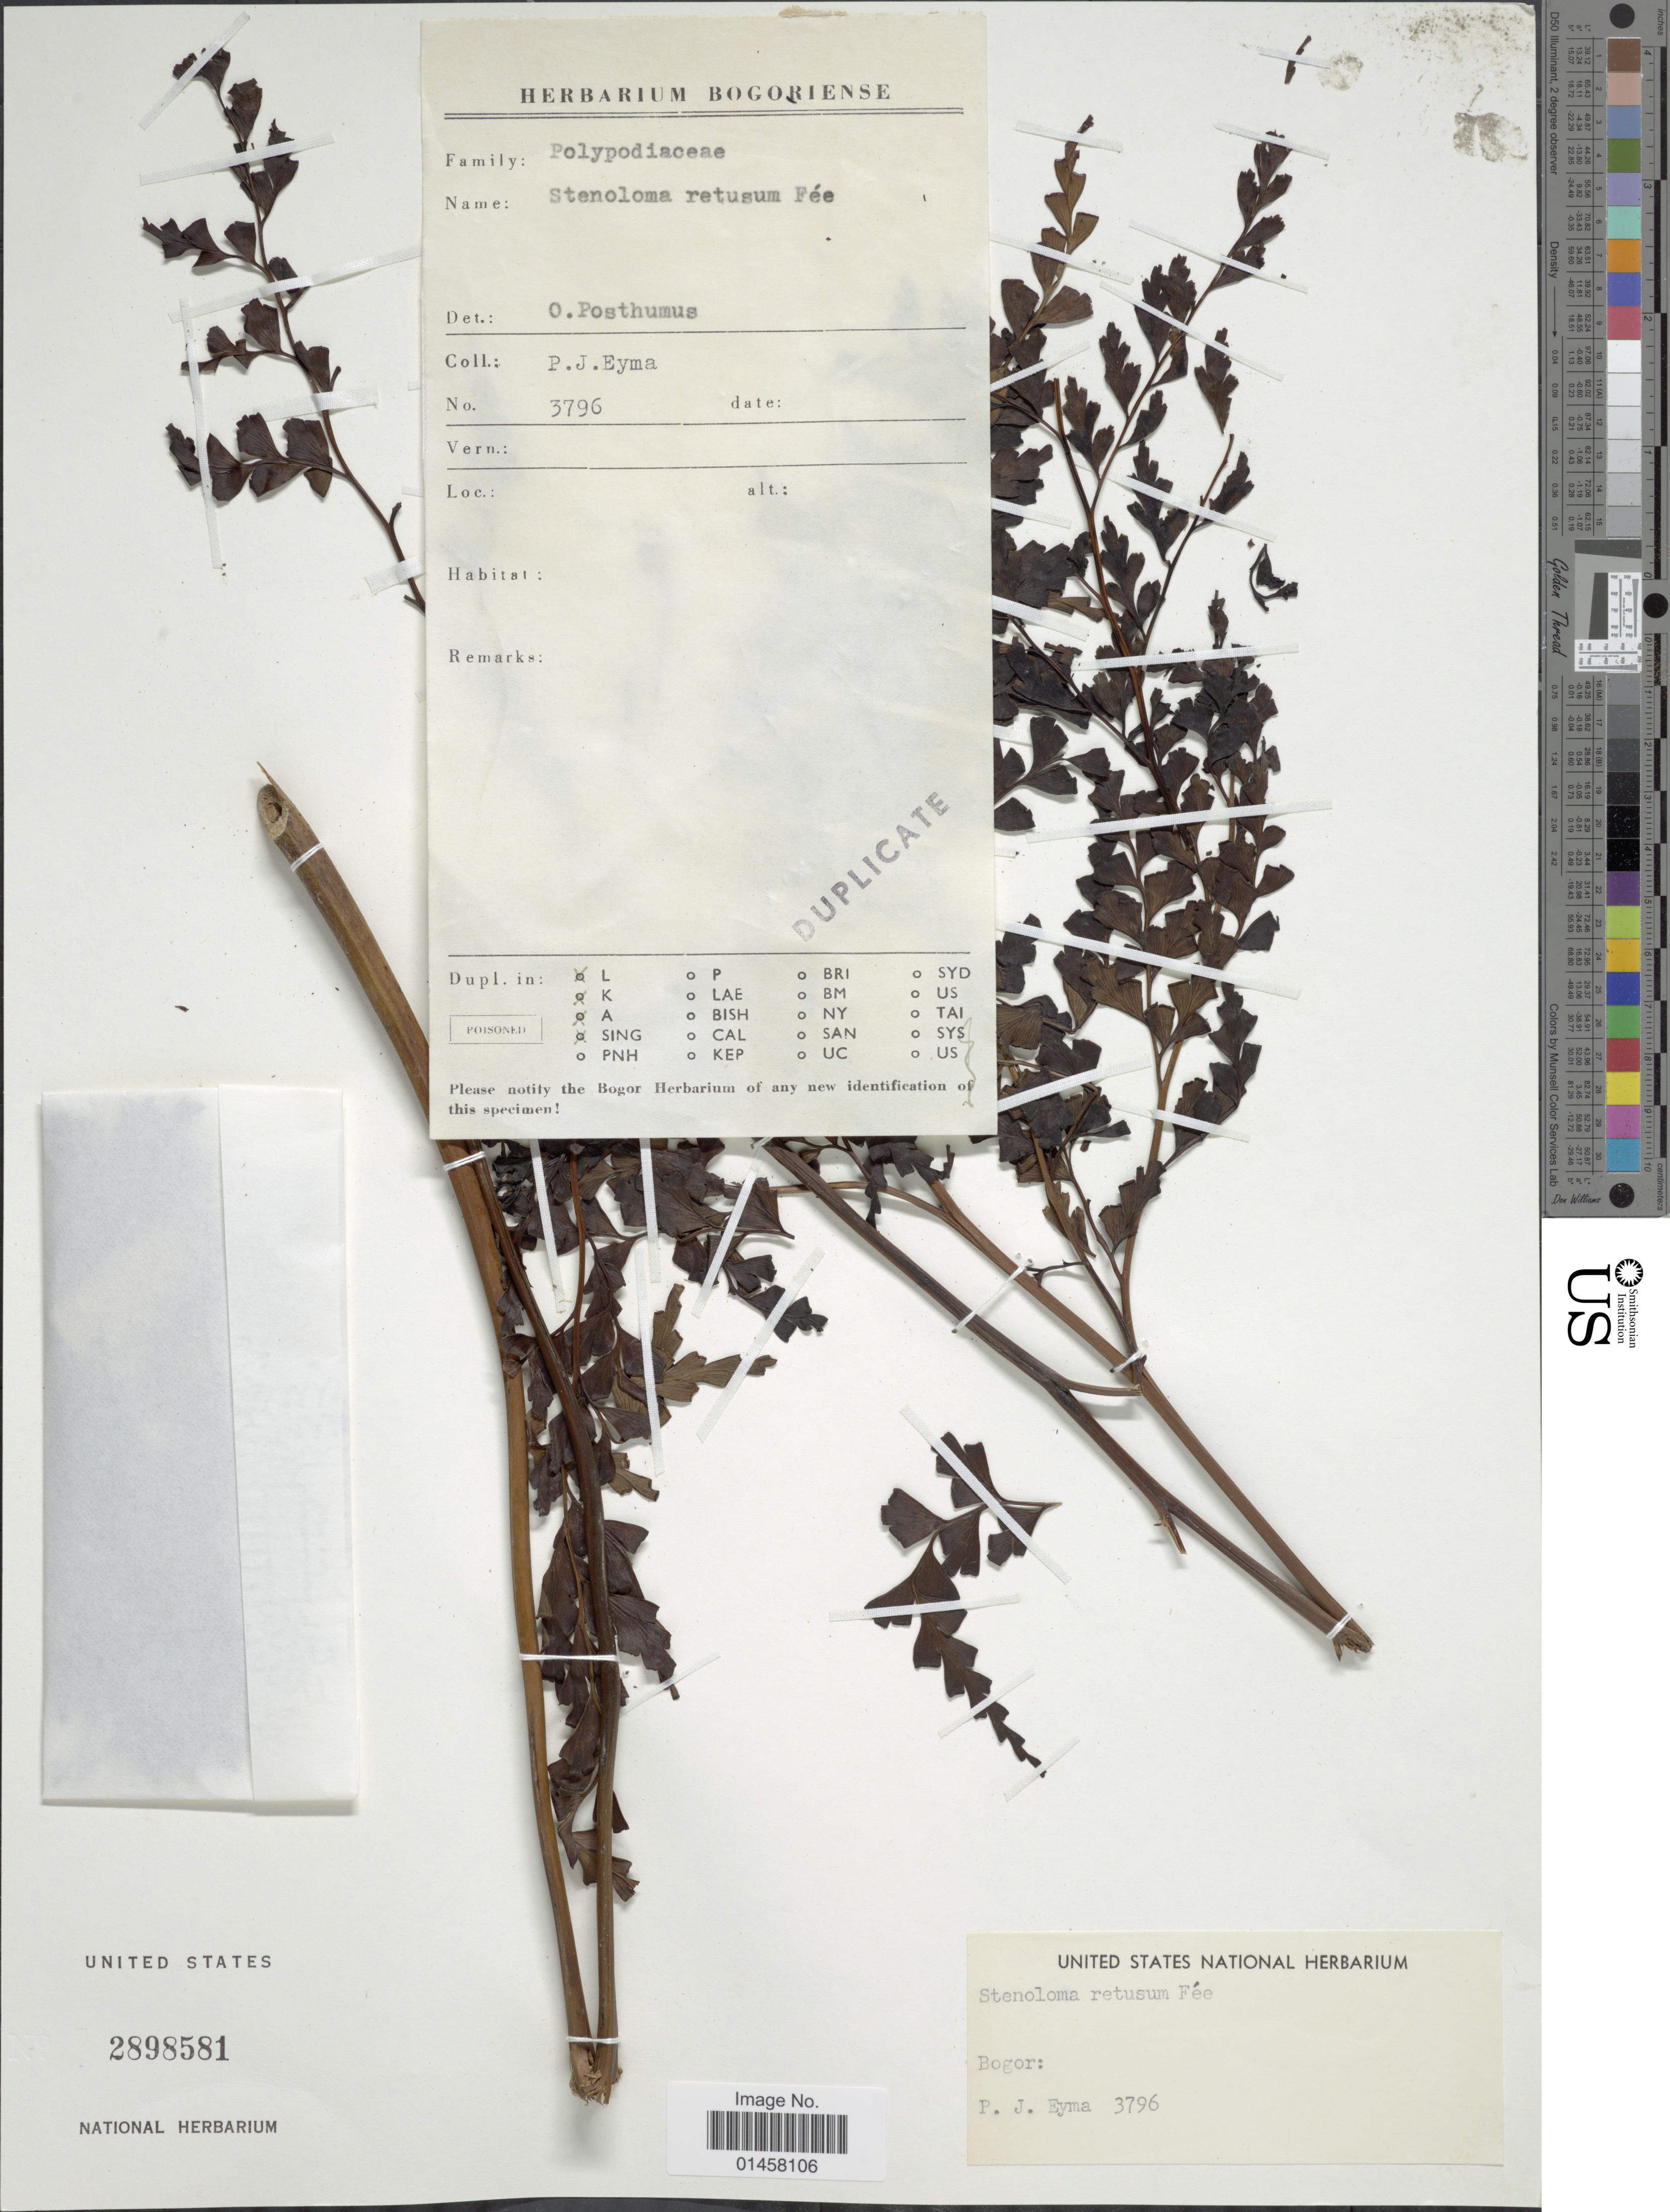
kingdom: Plantae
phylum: Tracheophyta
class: Polypodiopsida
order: Polypodiales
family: Lindsaeaceae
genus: Sphenomeris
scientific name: Sphenomeris retusa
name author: (Cav.) Maxim.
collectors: P. J. Eyma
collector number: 3796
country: Indonesia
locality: Bogor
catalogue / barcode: US 2898581